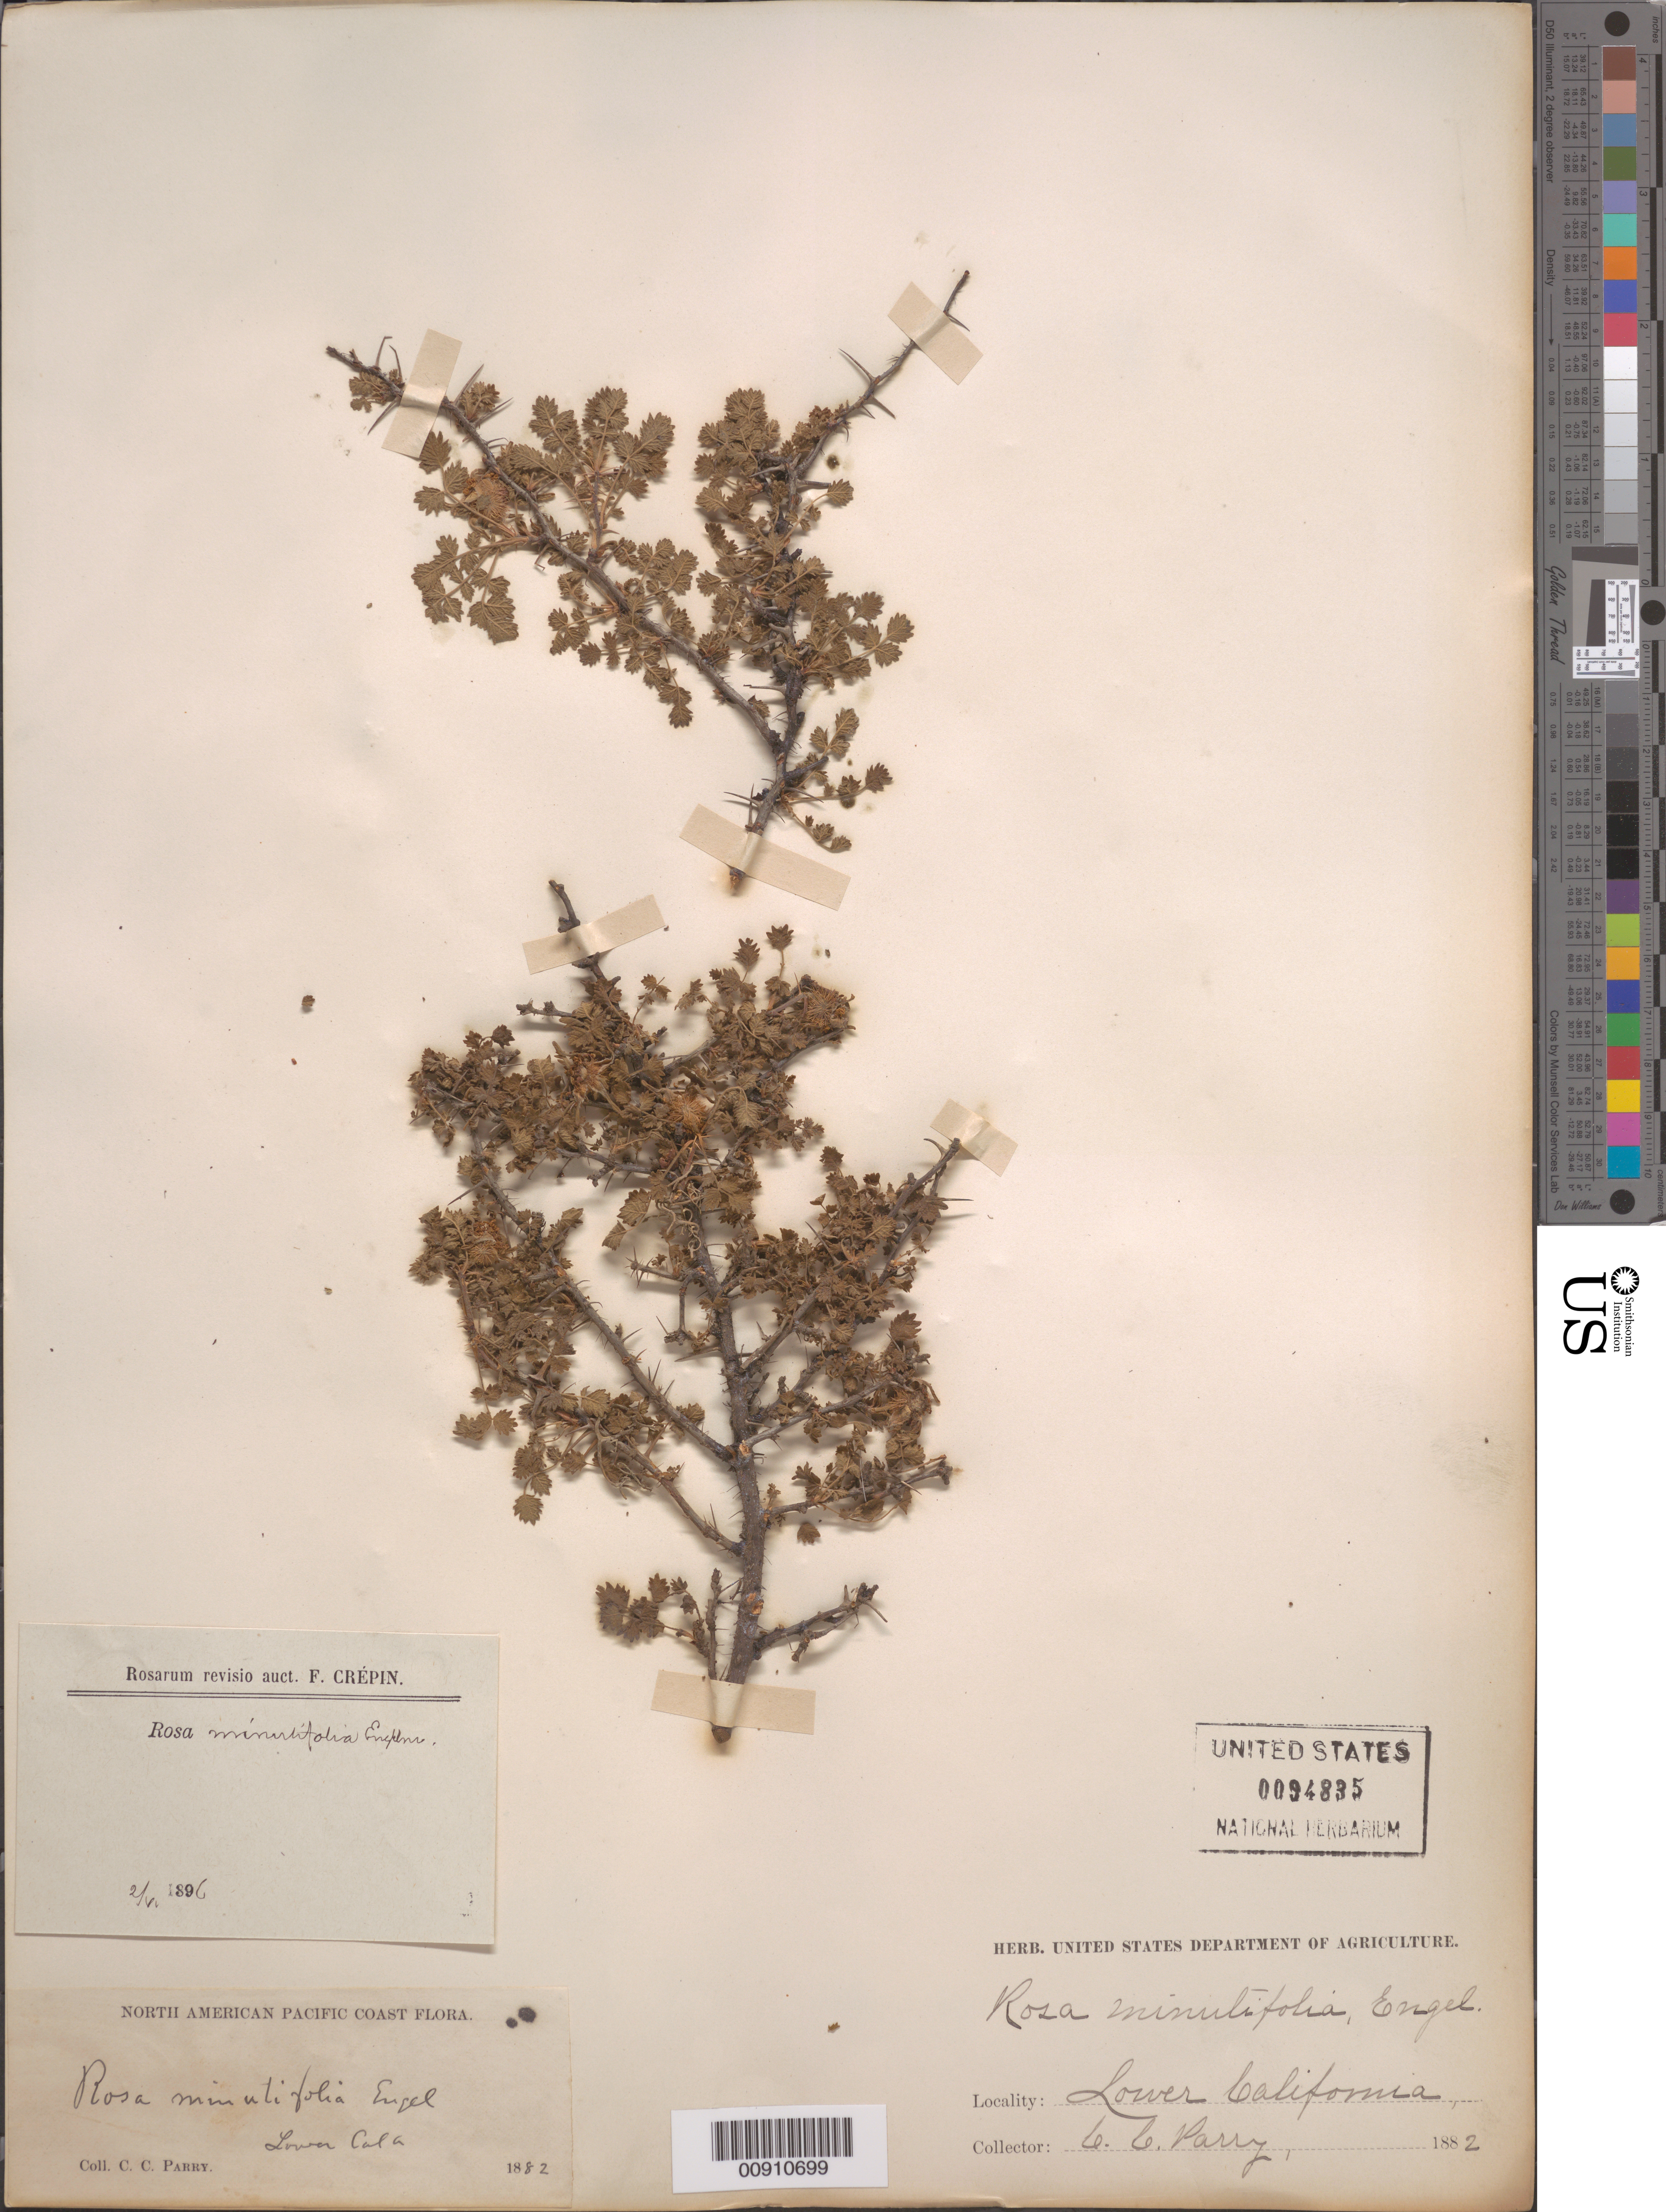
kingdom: Plantae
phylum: Tracheophyta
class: Magnoliopsida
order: Rosales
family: Rosaceae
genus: Rosa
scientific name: Rosa minutifolia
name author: Engelm. in Parry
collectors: C. C. Parry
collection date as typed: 1882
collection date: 1882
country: Mexico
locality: Lower California.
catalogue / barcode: US 94835